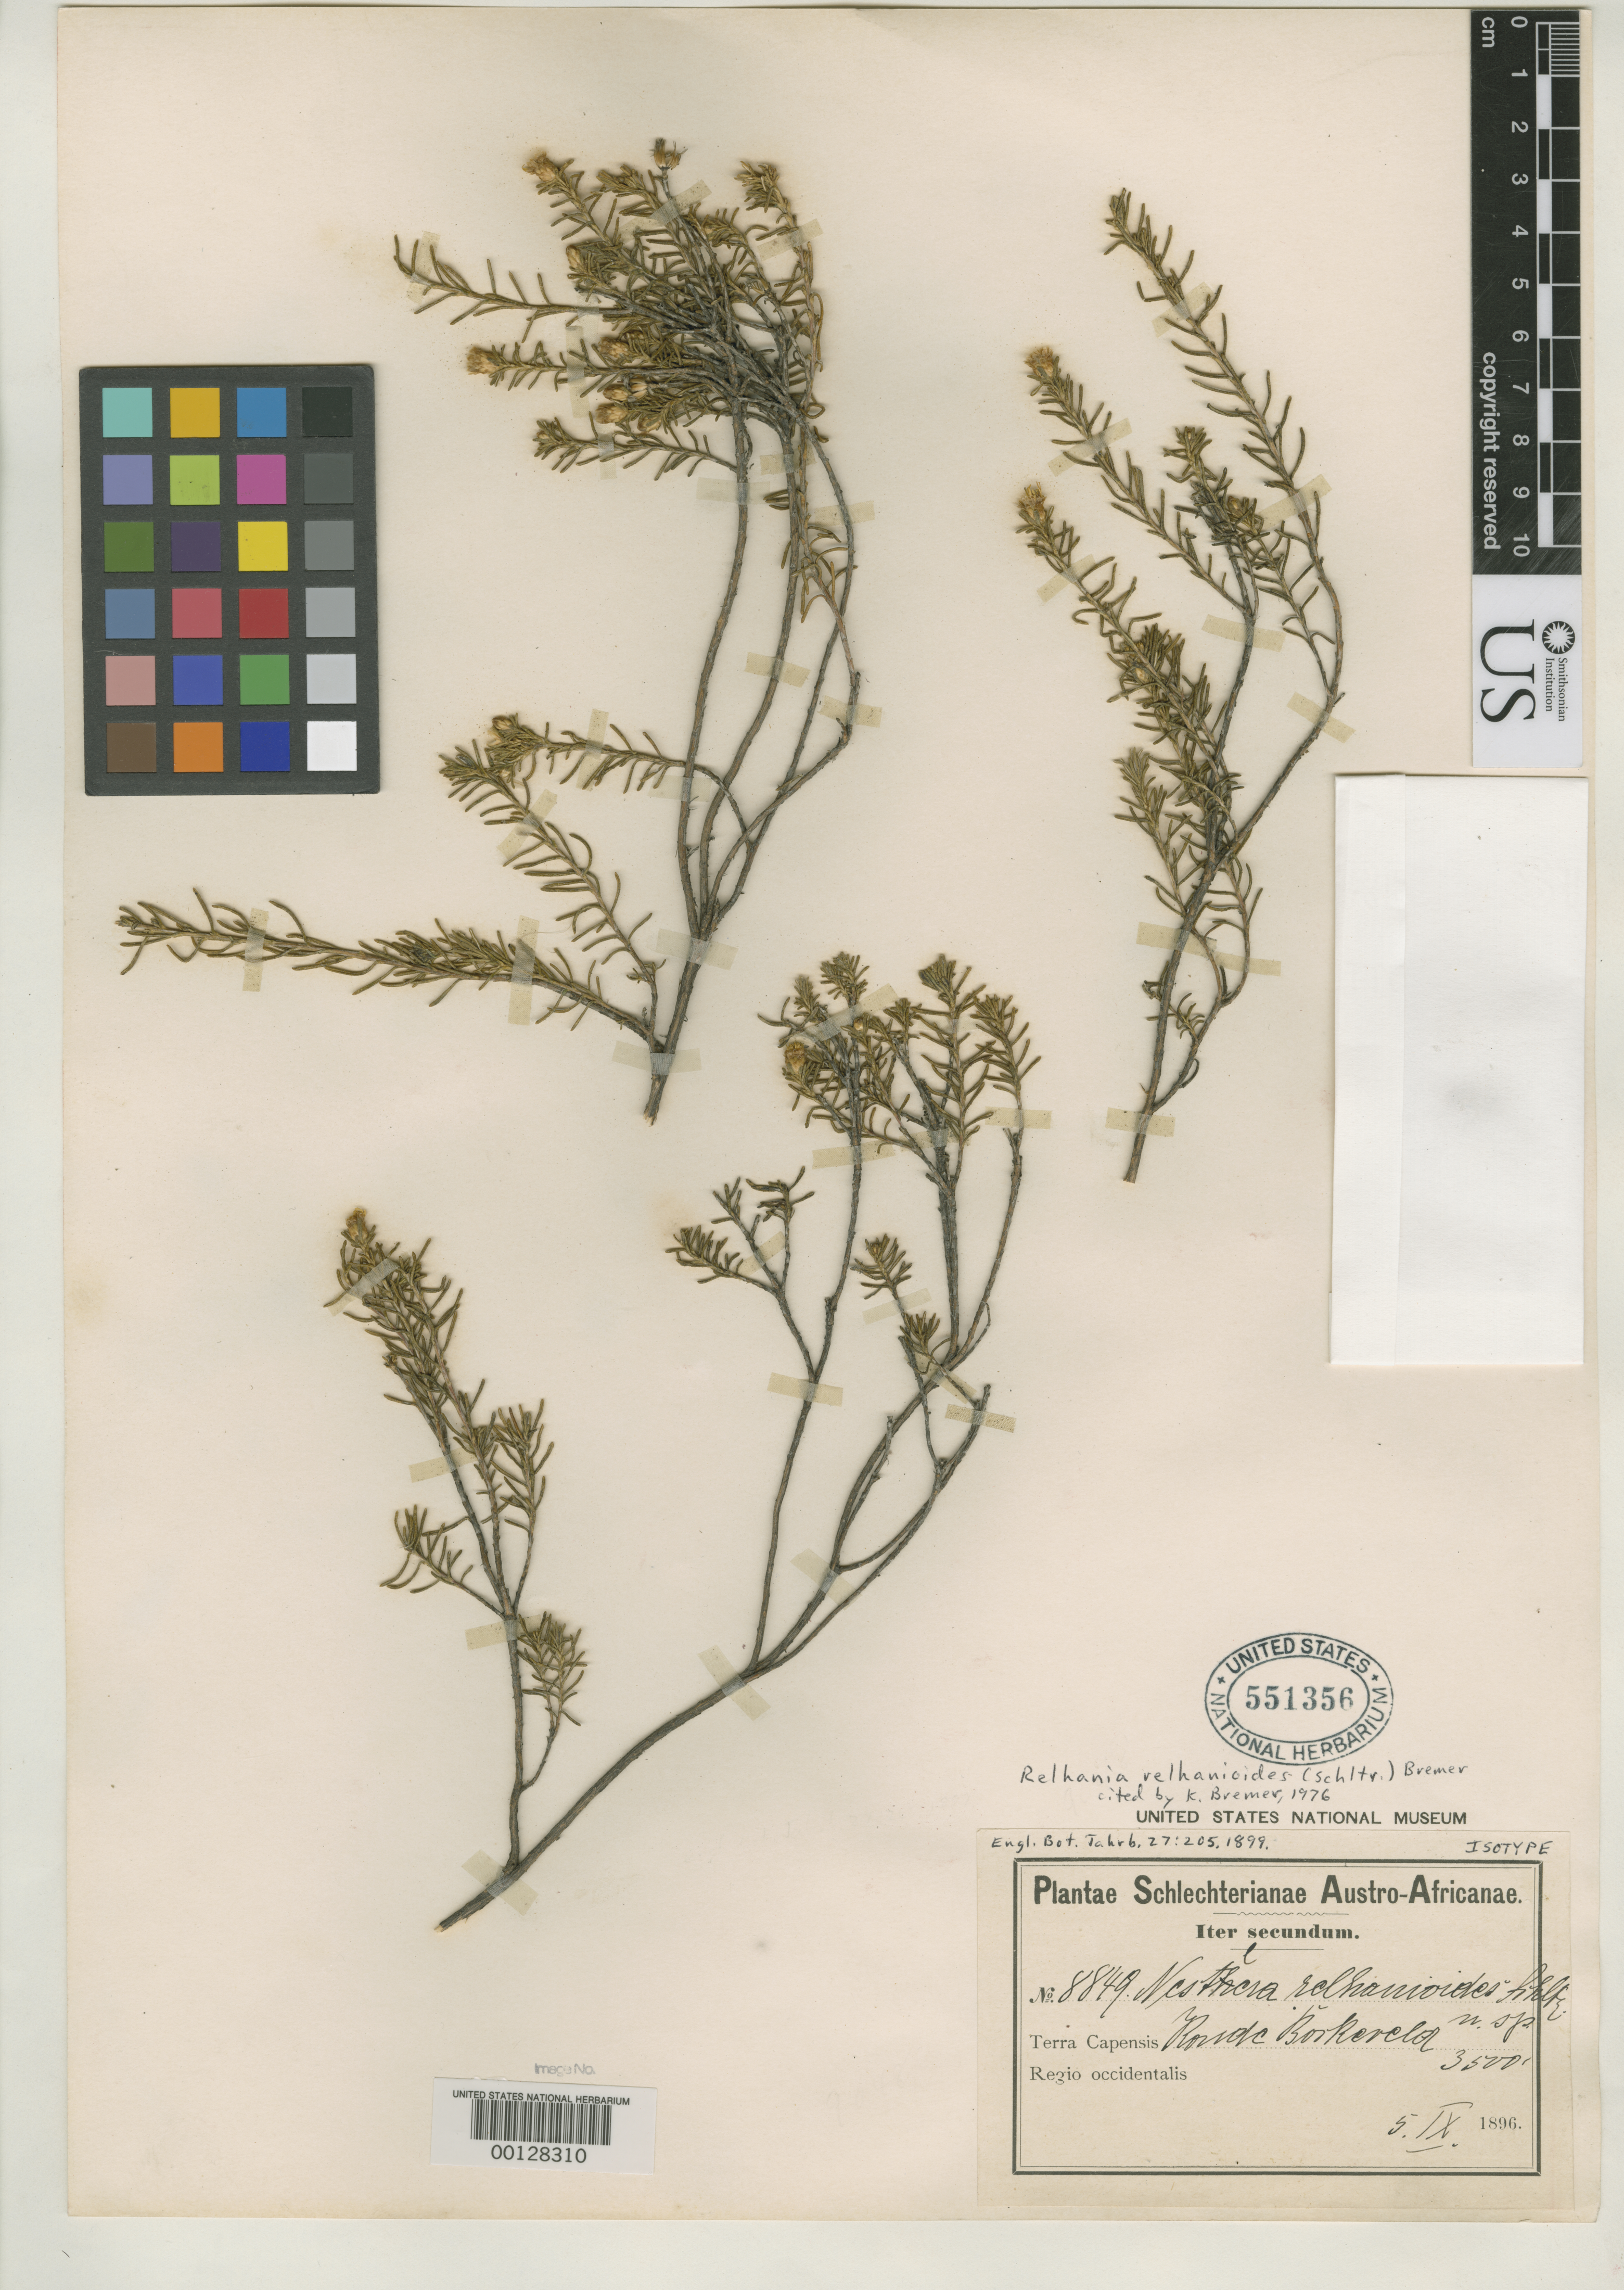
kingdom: Plantae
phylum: Tracheophyta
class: Magnoliopsida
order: Asterales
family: Asteraceae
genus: Nestlera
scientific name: Nestlera relhanioides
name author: Schltr.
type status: Isotype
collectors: F. R. R. Schlechter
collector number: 8849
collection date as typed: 05 Sep 1896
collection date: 1896-09-05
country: South Africa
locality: Koude Bokkeveld.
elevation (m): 1067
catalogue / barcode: US 551350